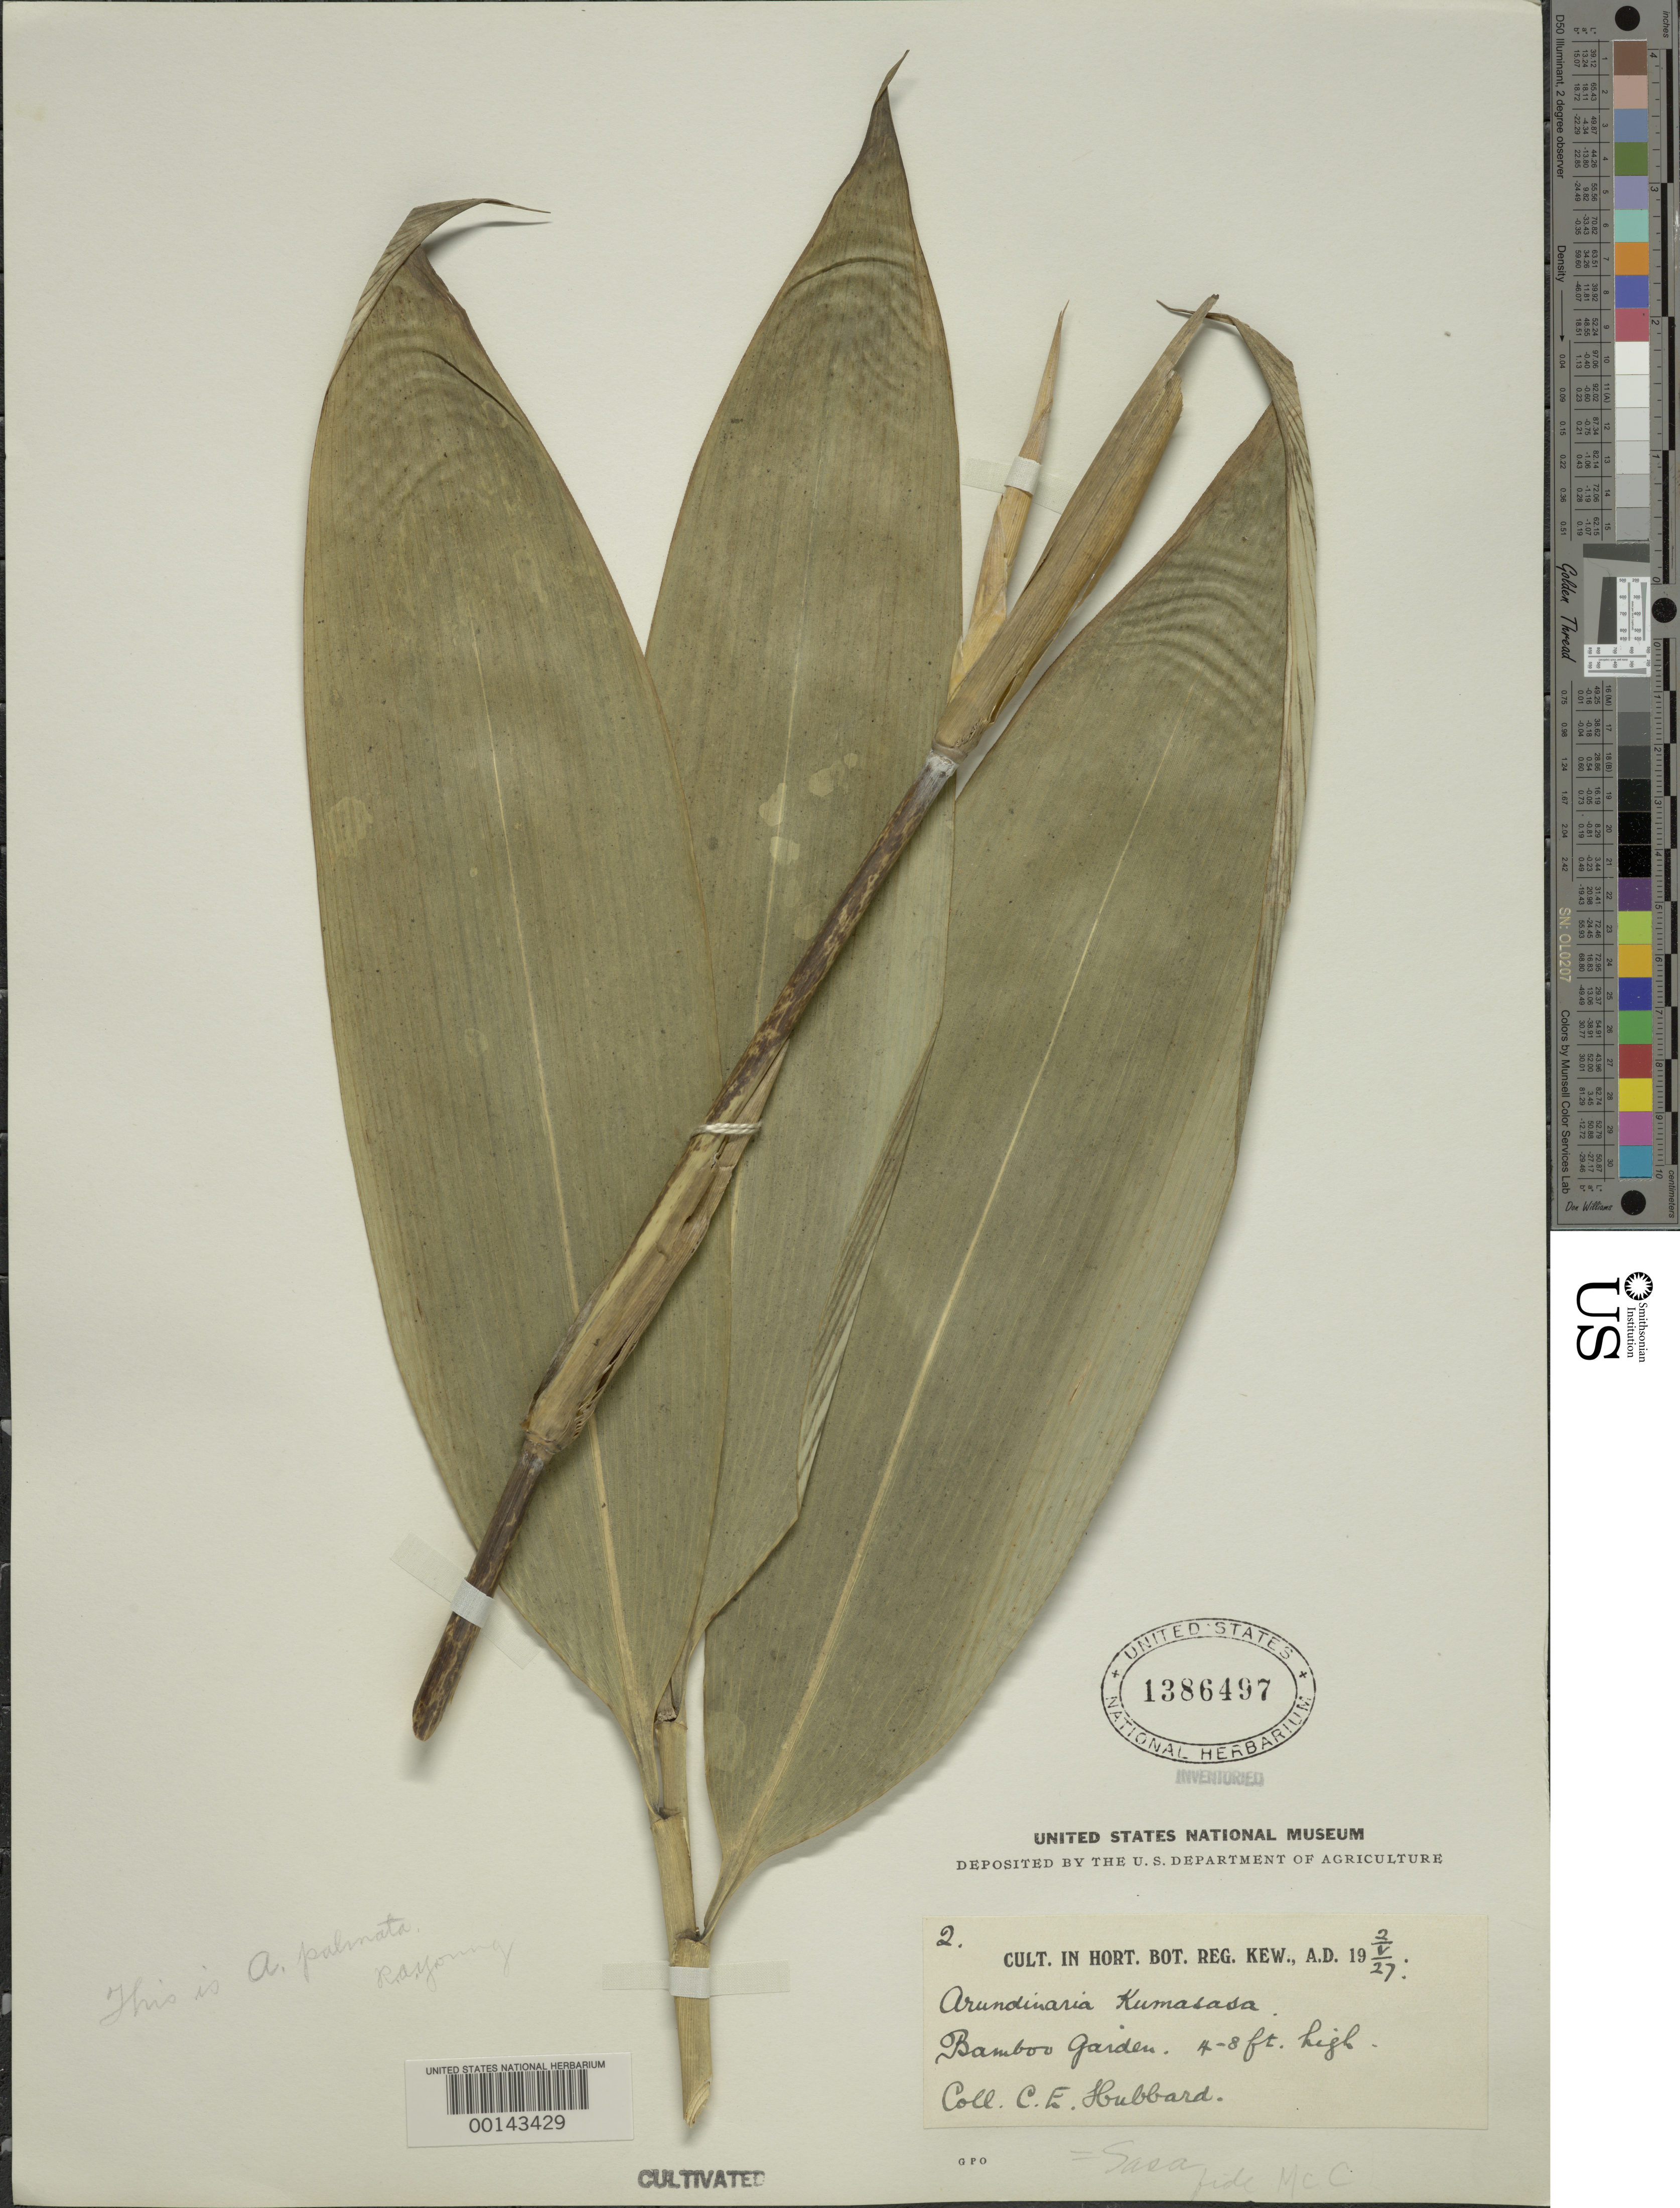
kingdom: Plantae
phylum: Tracheophyta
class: Liliopsida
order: Poales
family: Poaceae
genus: Sasa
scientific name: Sasa palmata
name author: (hort. ex Burb.) E.G. Camus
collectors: C. E. Hubbard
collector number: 2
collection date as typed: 02 May 1927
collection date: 1927-05-02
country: United Kingdom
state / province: England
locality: Kew, royal botanic garden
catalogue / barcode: US 1386497